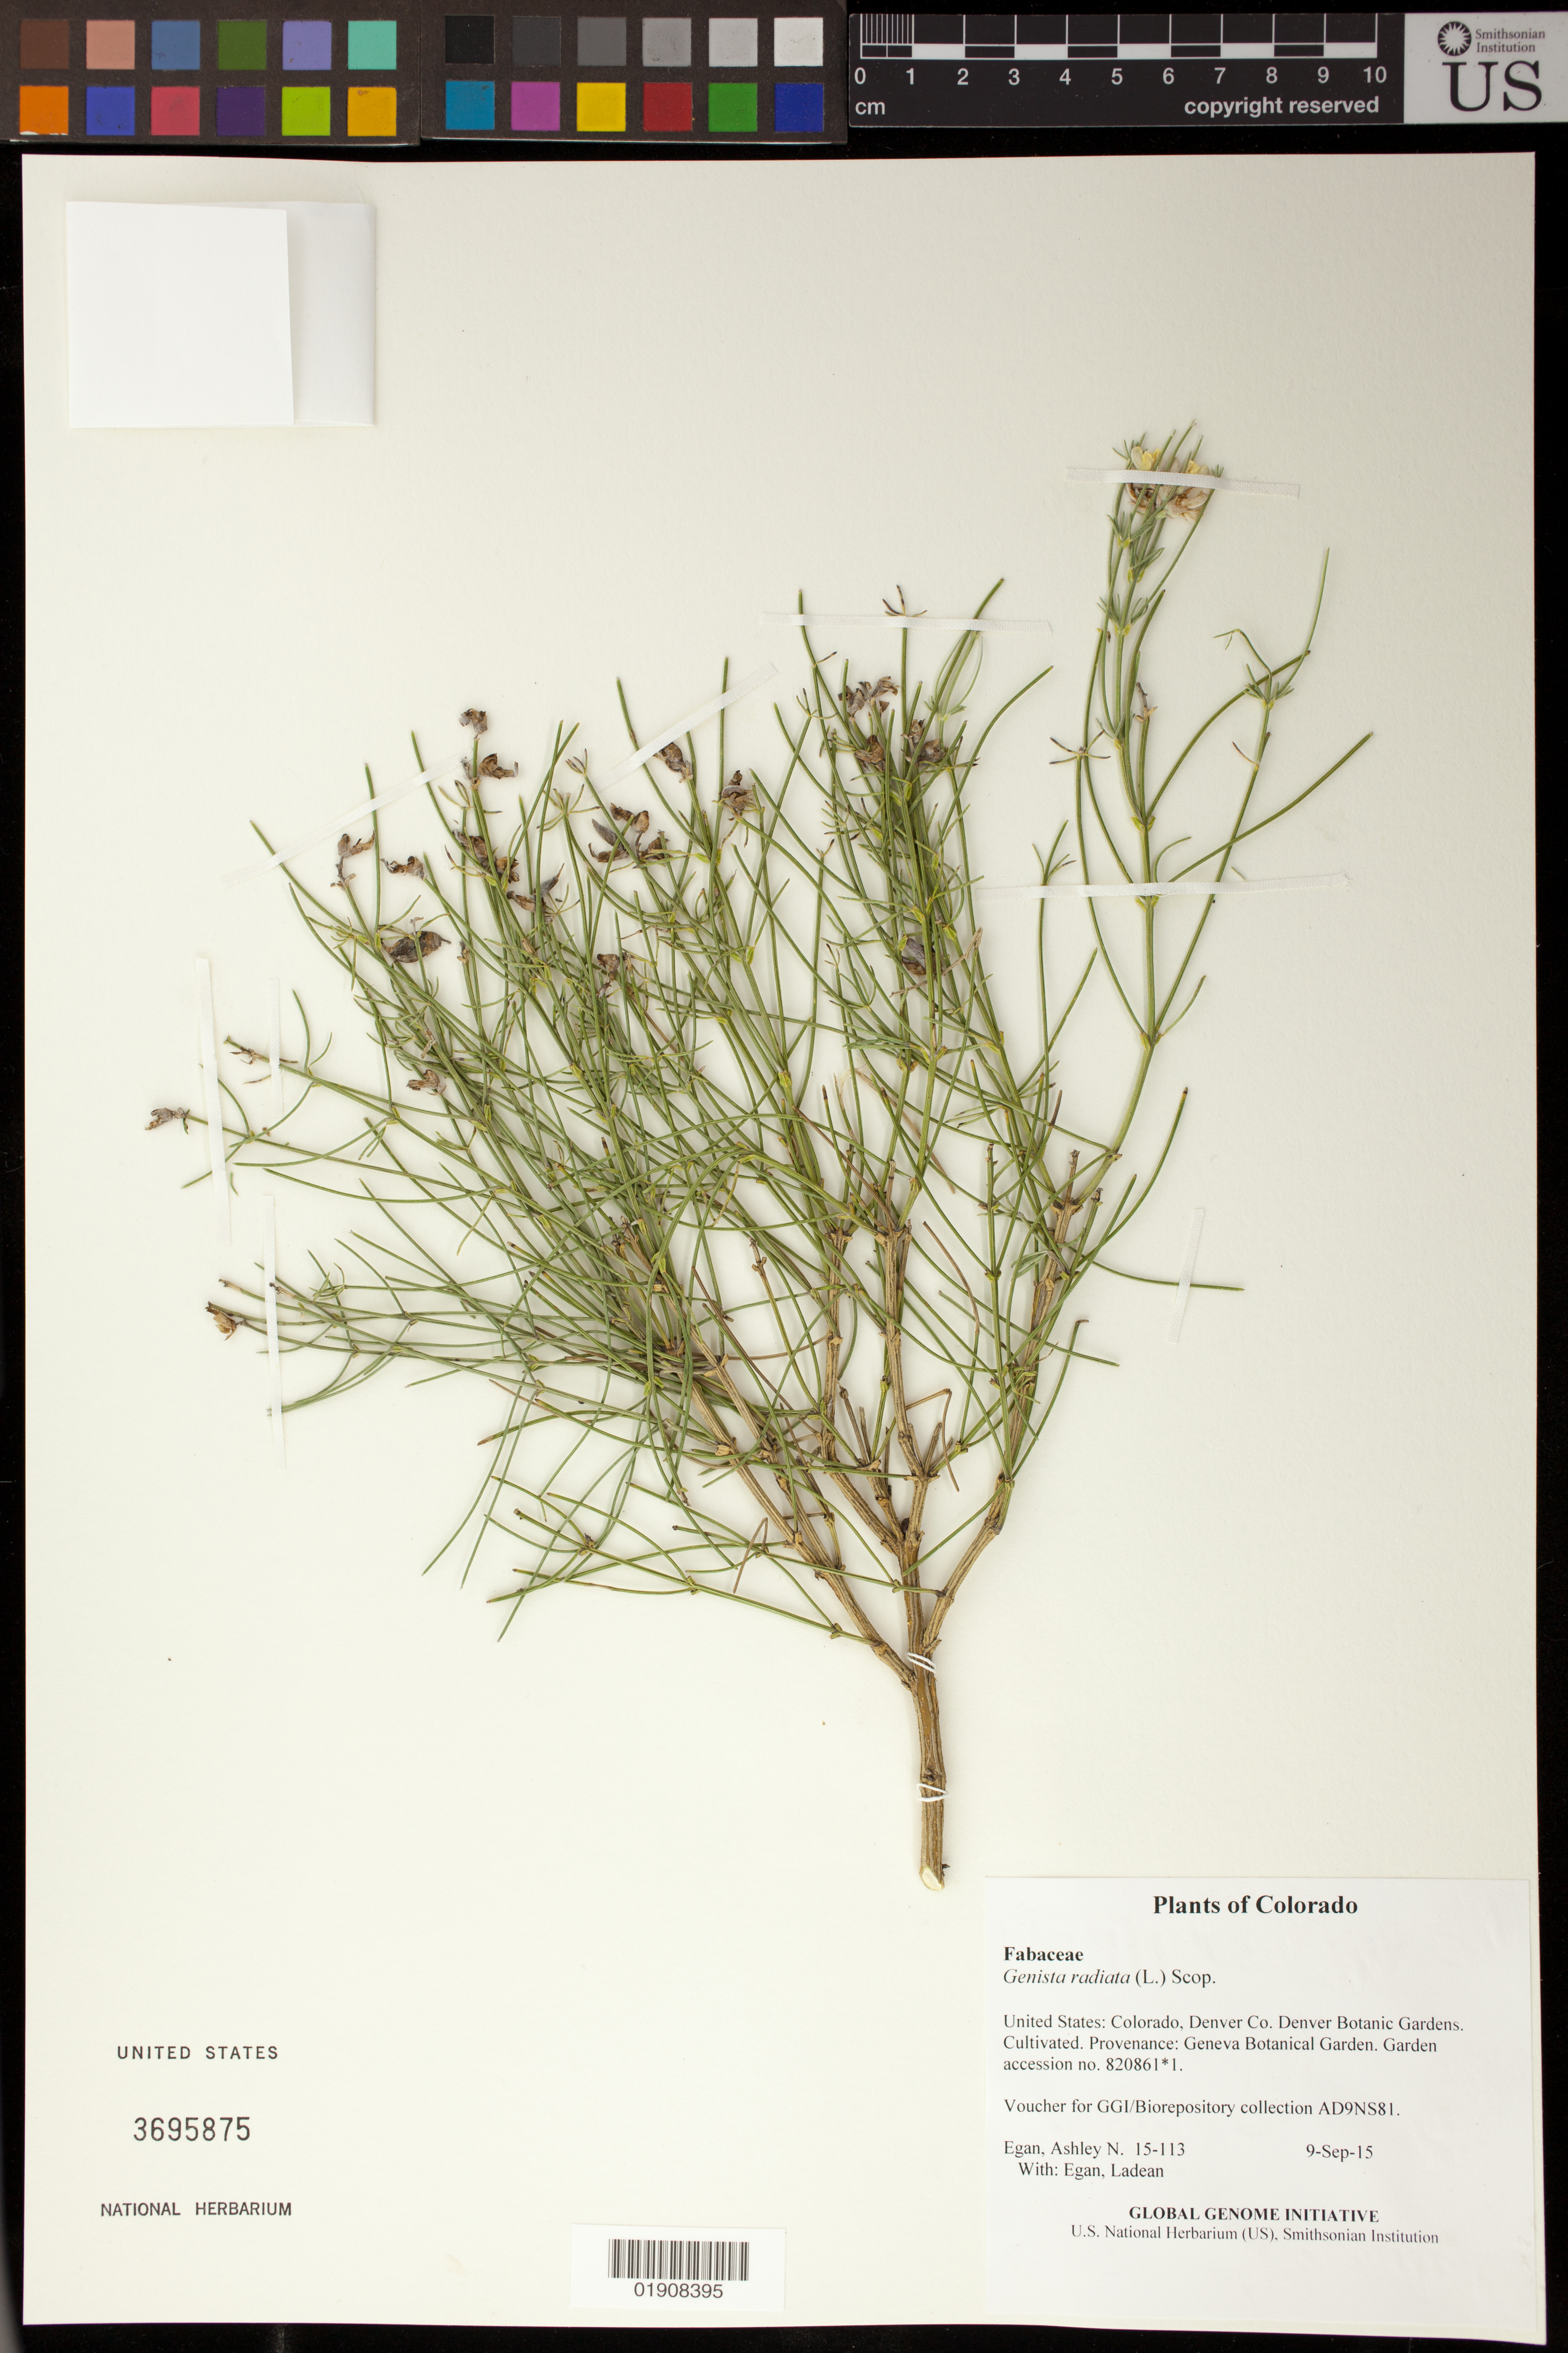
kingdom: Plantae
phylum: Tracheophyta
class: Magnoliopsida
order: Fabales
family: Fabaceae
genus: Genista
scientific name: Genista radiata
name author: (L.) Scop.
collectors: A. N. Egan & L. Egan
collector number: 15-113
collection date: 2015-09-09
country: United States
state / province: Colorado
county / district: Denver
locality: Denver Botanic Gardens. Cultivated. Provenance: Geneva Botanical Garden. Garden accession no. 820861.1.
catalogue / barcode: US 3695875